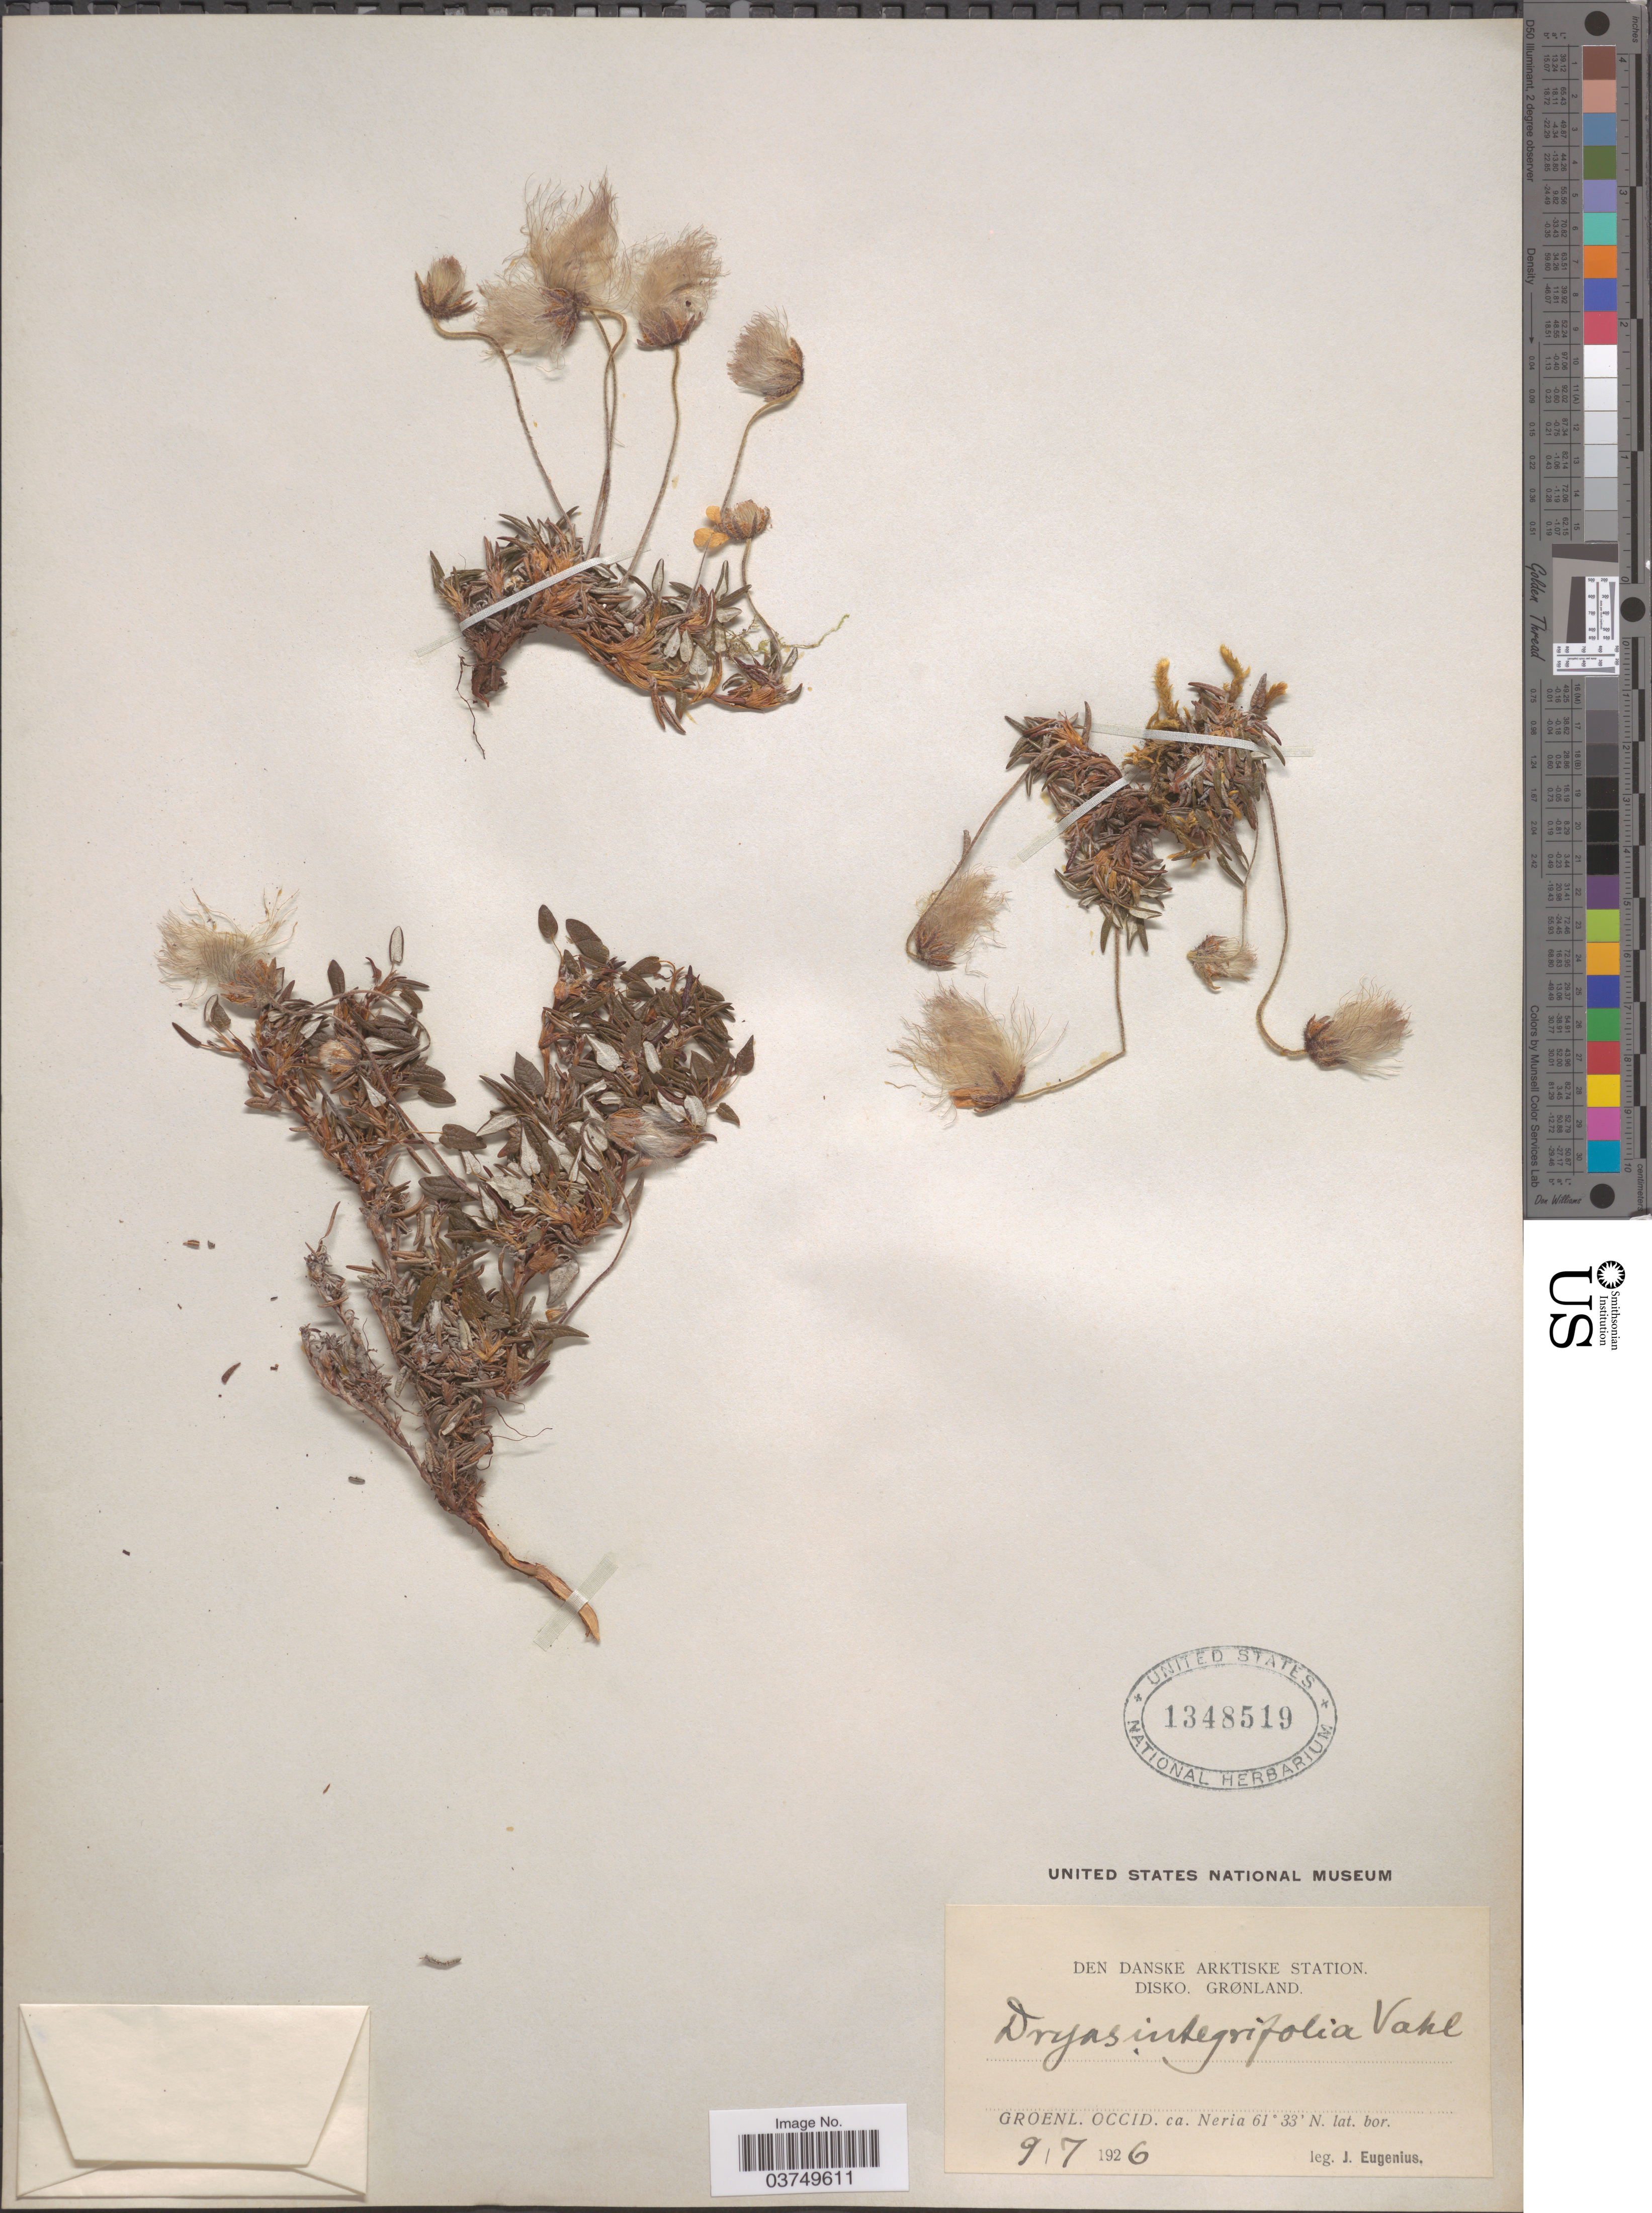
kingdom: Plantae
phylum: Tracheophyta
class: Magnoliopsida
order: Rosales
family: Rosaceae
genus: Dryas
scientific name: Dryas integrifolia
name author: Vahl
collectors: J. Eugenius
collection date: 1926-07-09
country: Greenland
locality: Den Danske Arktiske Station. Disko. Grønland. Groenl. Occid. ca. Neria.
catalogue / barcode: US 1348519